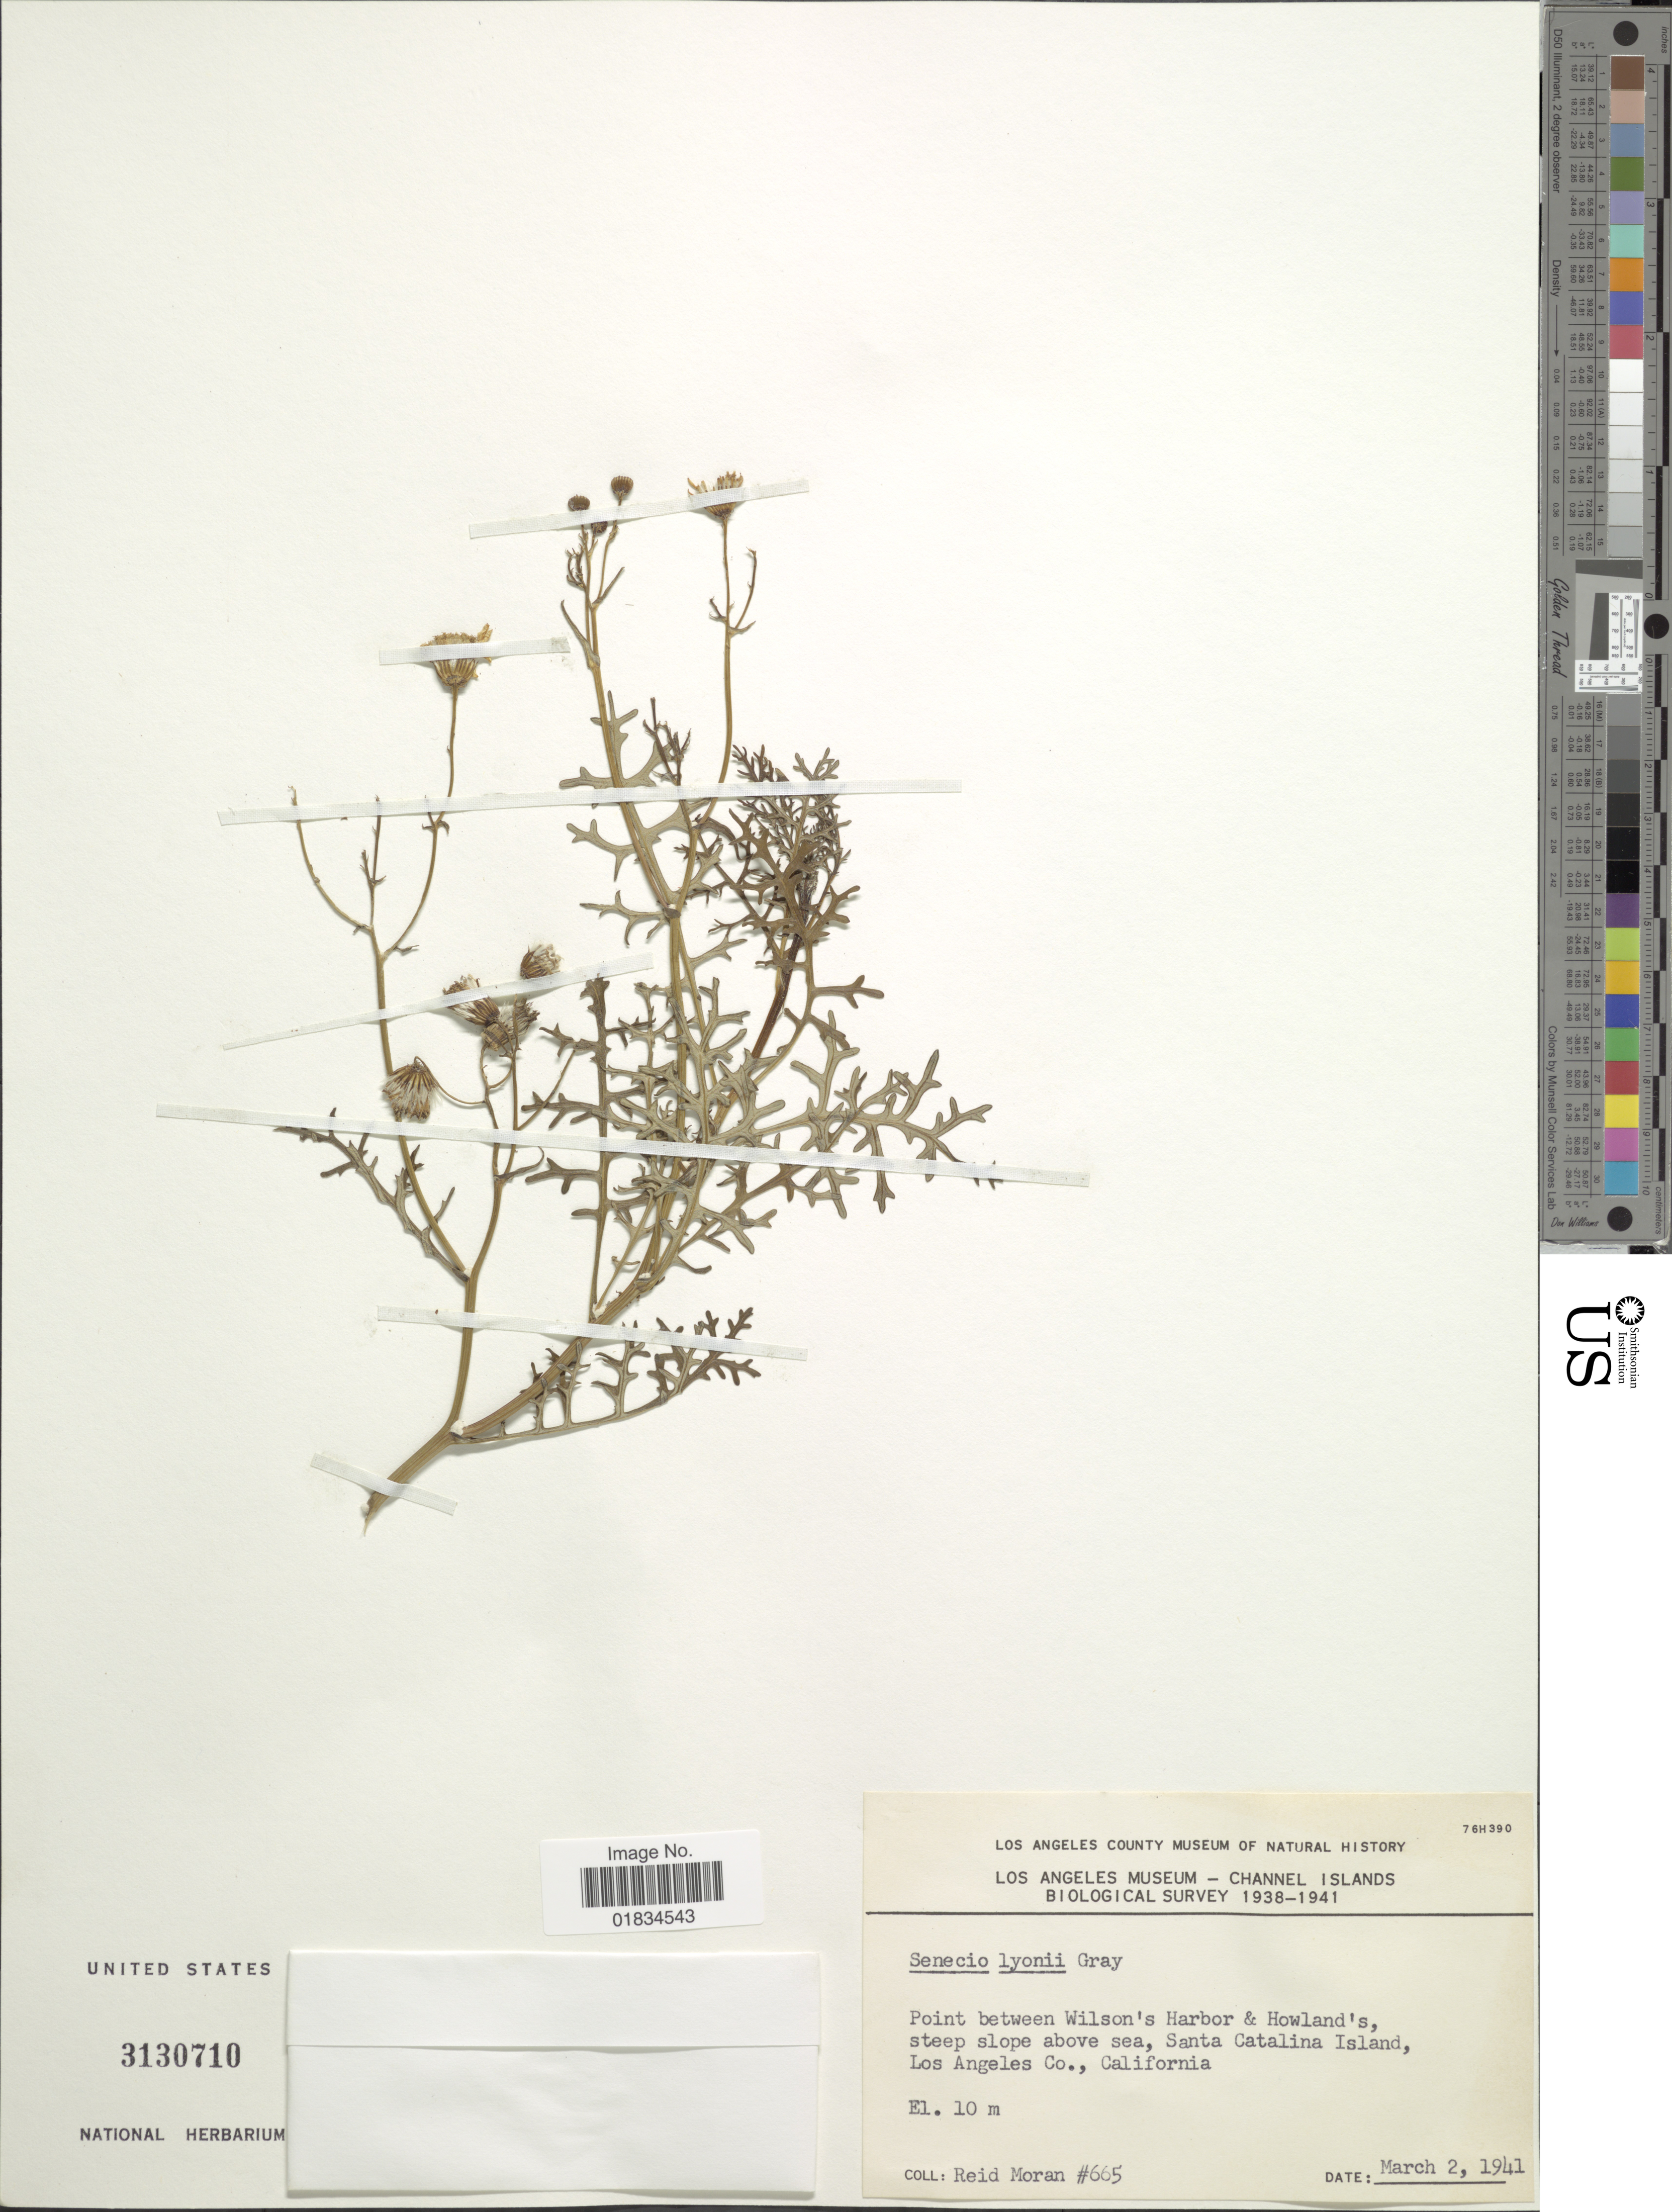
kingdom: Plantae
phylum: Tracheophyta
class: Magnoliopsida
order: Asterales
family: Asteraceae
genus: Senecio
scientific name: Senecio lyonii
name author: A. Gray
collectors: R. V. Moran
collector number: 665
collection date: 1941-03-02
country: United States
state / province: California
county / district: Los Angeles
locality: Santa Catalina Island, Los Angeles Co.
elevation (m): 10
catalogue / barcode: US 3130710